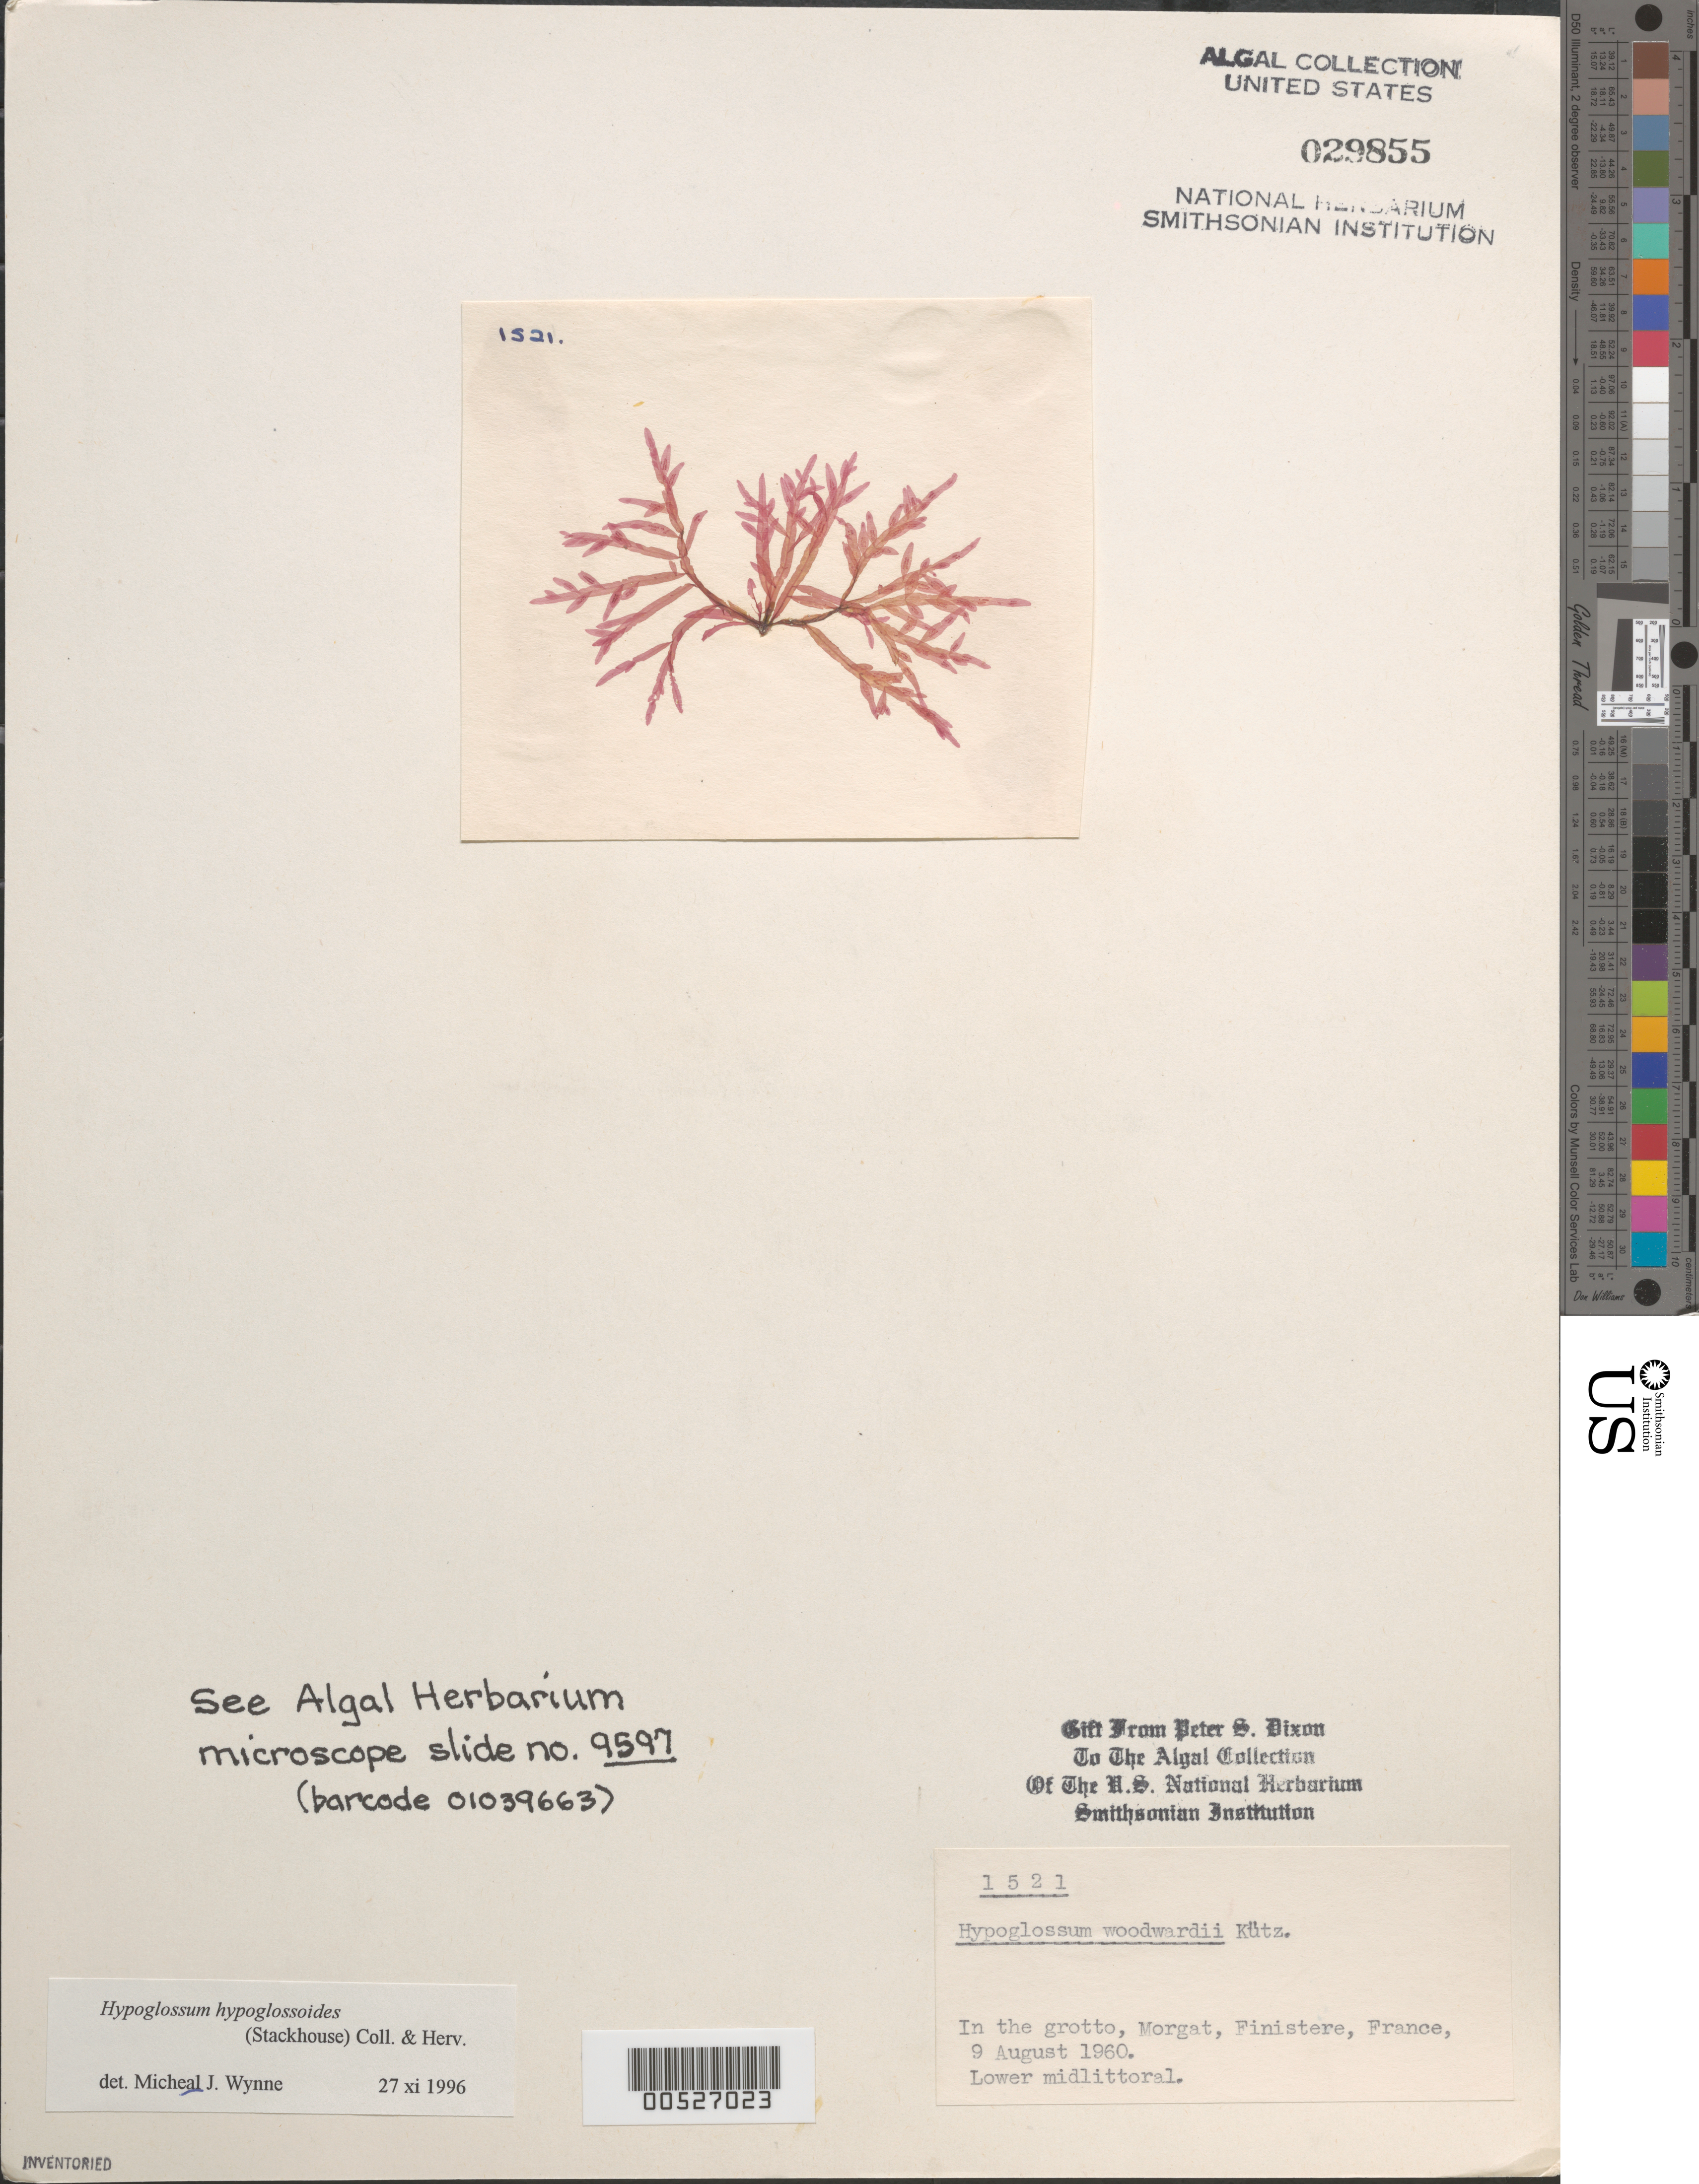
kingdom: Plantae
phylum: Rhodophyta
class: Florideophyceae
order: Ceramiales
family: Delesseriaceae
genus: Hypoglossum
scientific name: Hypoglossum hypoglossoides (Harv.) Womersley & Shepley, nom. illeg.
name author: (Harv.) Womersley & Shepley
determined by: Wynne, M. J.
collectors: P. S. Dixon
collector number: PSD 1521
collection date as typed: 09 Aug 1960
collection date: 1960-08-09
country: France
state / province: Bretagne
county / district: Finistère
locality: Morgat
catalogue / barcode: US 29855